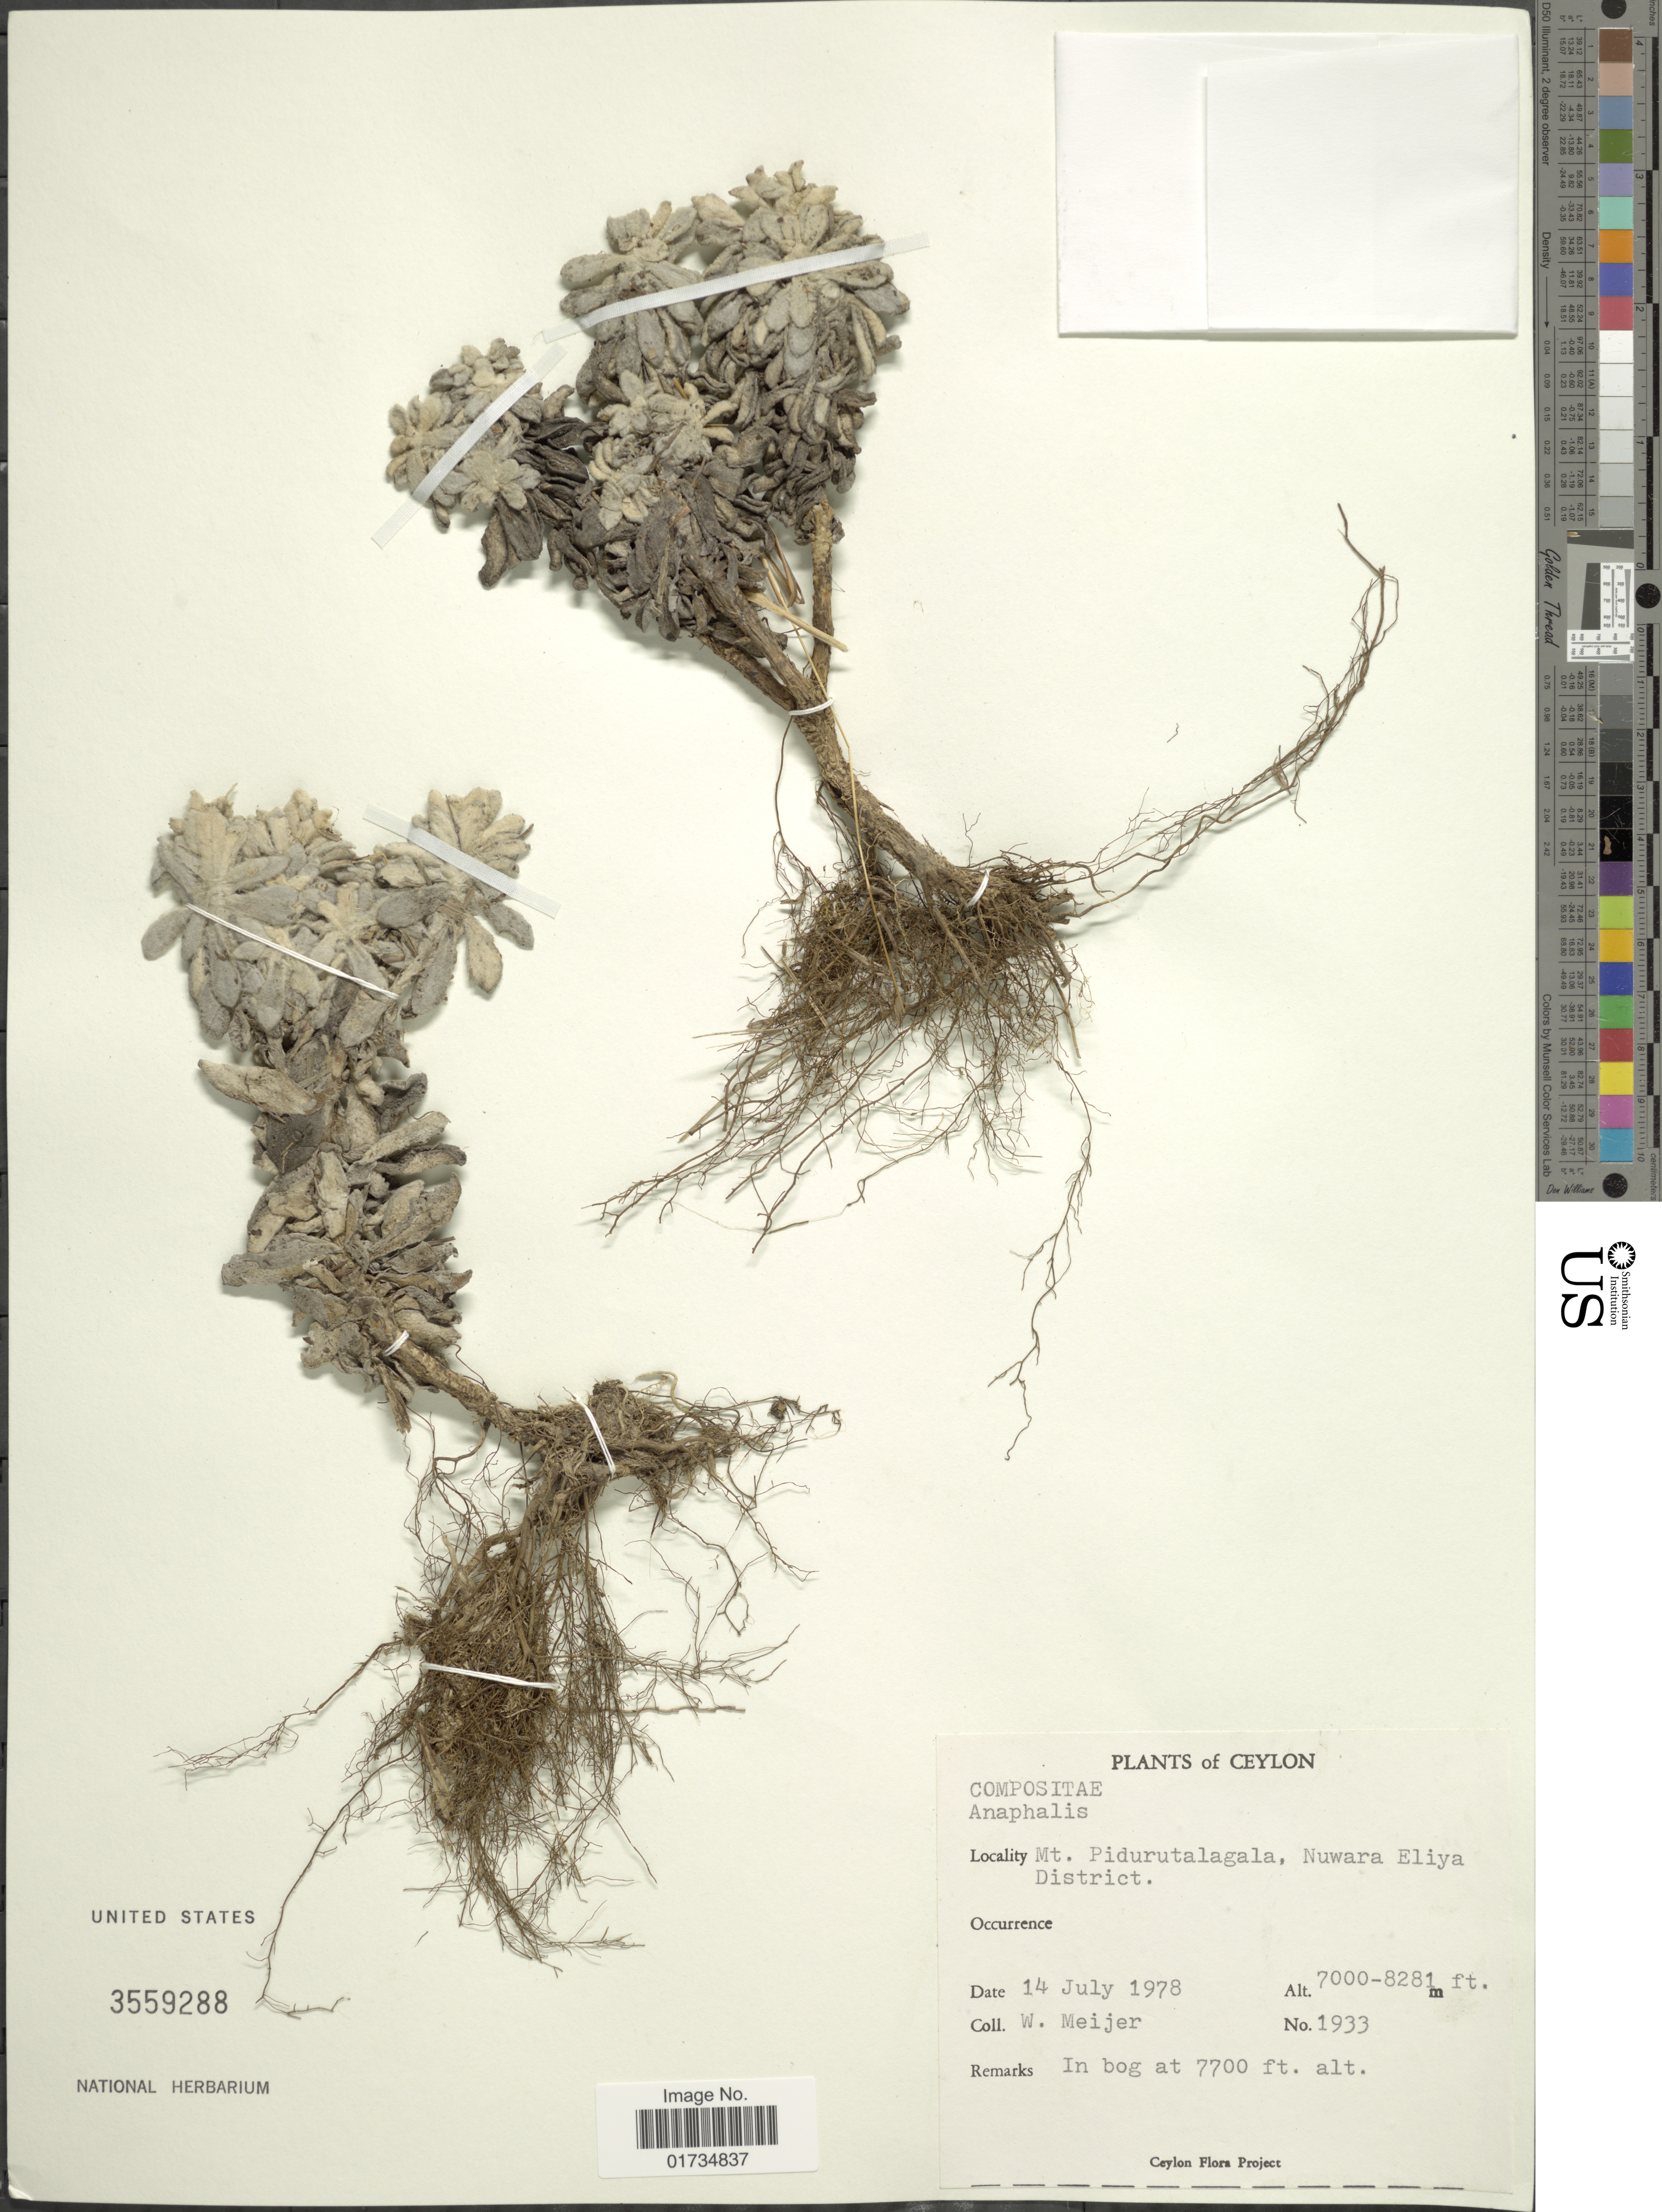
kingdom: Plantae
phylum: Tracheophyta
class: Magnoliopsida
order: Asterales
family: Asteraceae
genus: Anaphalis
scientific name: Anaphalis thwaitesii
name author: C.B. Clarke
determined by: Chen, Y. S.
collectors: W. Meijer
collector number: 1933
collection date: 1978-07-14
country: Sri Lanka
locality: Ceylon. Mt. Pidurutalagala, Nuwara Eliya. District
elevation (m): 2134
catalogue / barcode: US 3559288